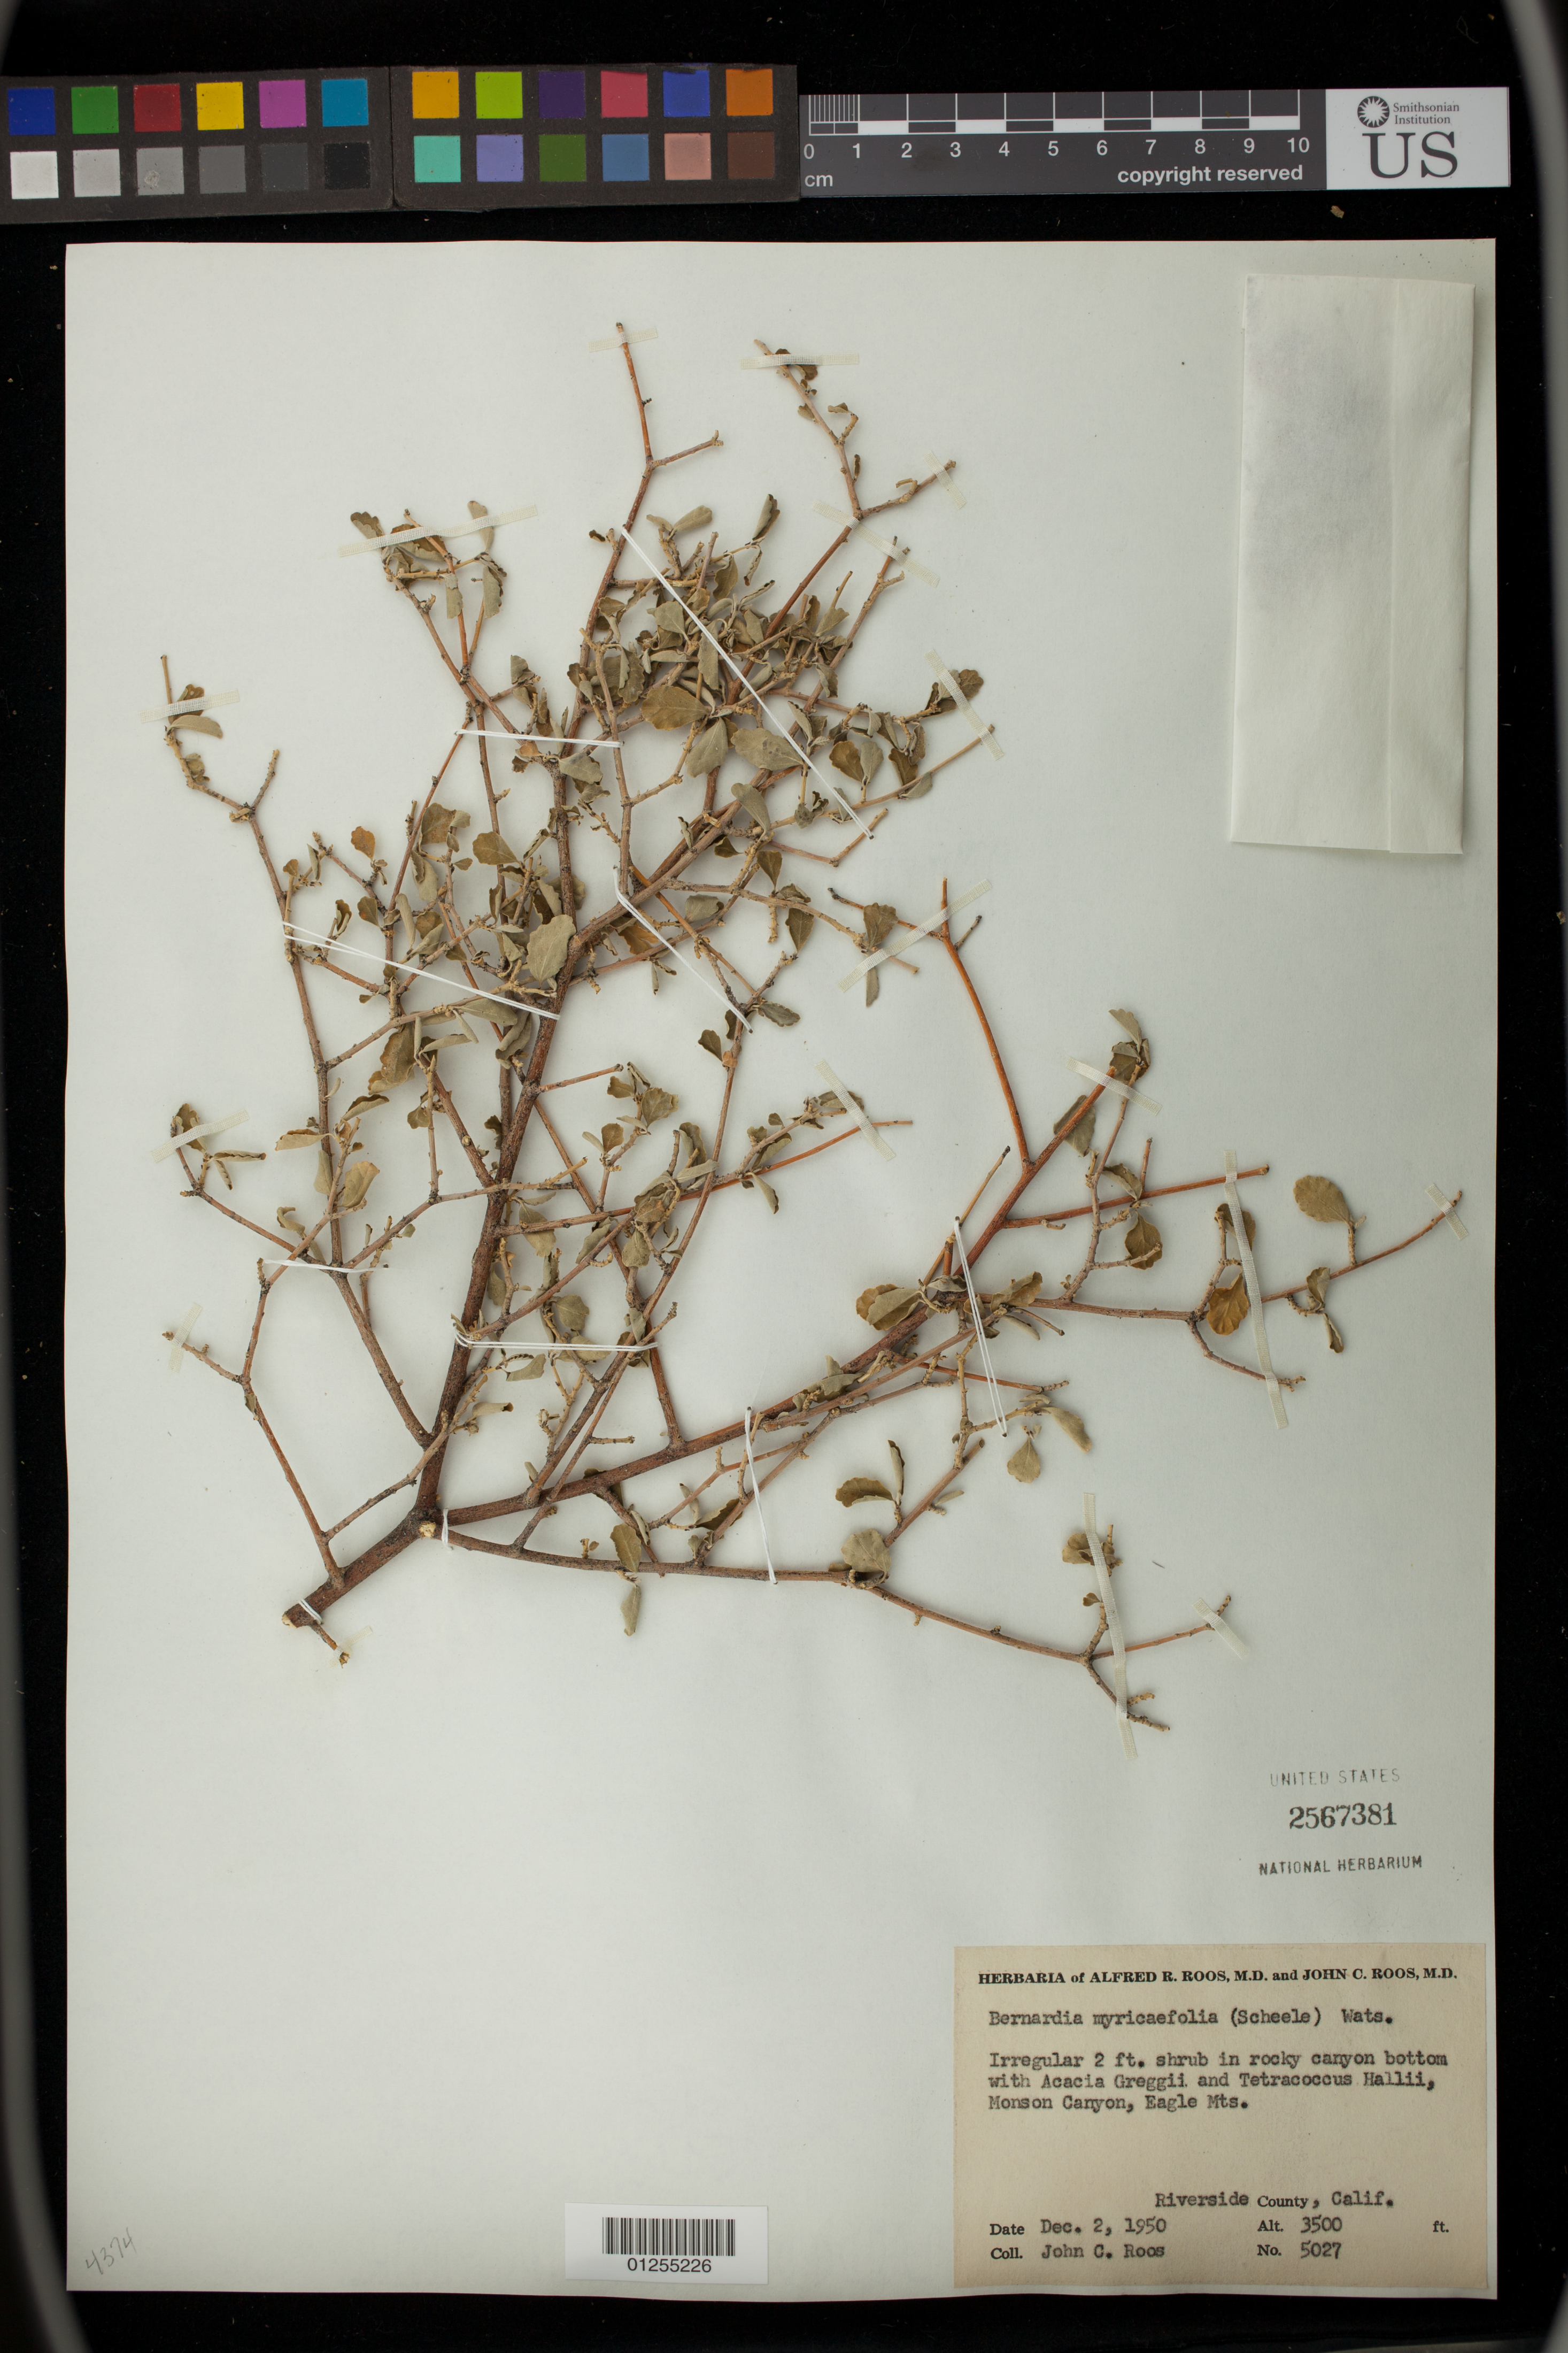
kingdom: Plantae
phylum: Tracheophyta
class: Magnoliopsida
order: Malpighiales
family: Euphorbiaceae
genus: Bernardia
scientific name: Bernardia myricifolia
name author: (Scheele) S. Watson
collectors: J. C. Roos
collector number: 5027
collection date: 1950-12-02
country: United States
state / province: California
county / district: Riverside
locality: Monson Canyon, Eagle Mountains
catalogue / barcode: US 2567381